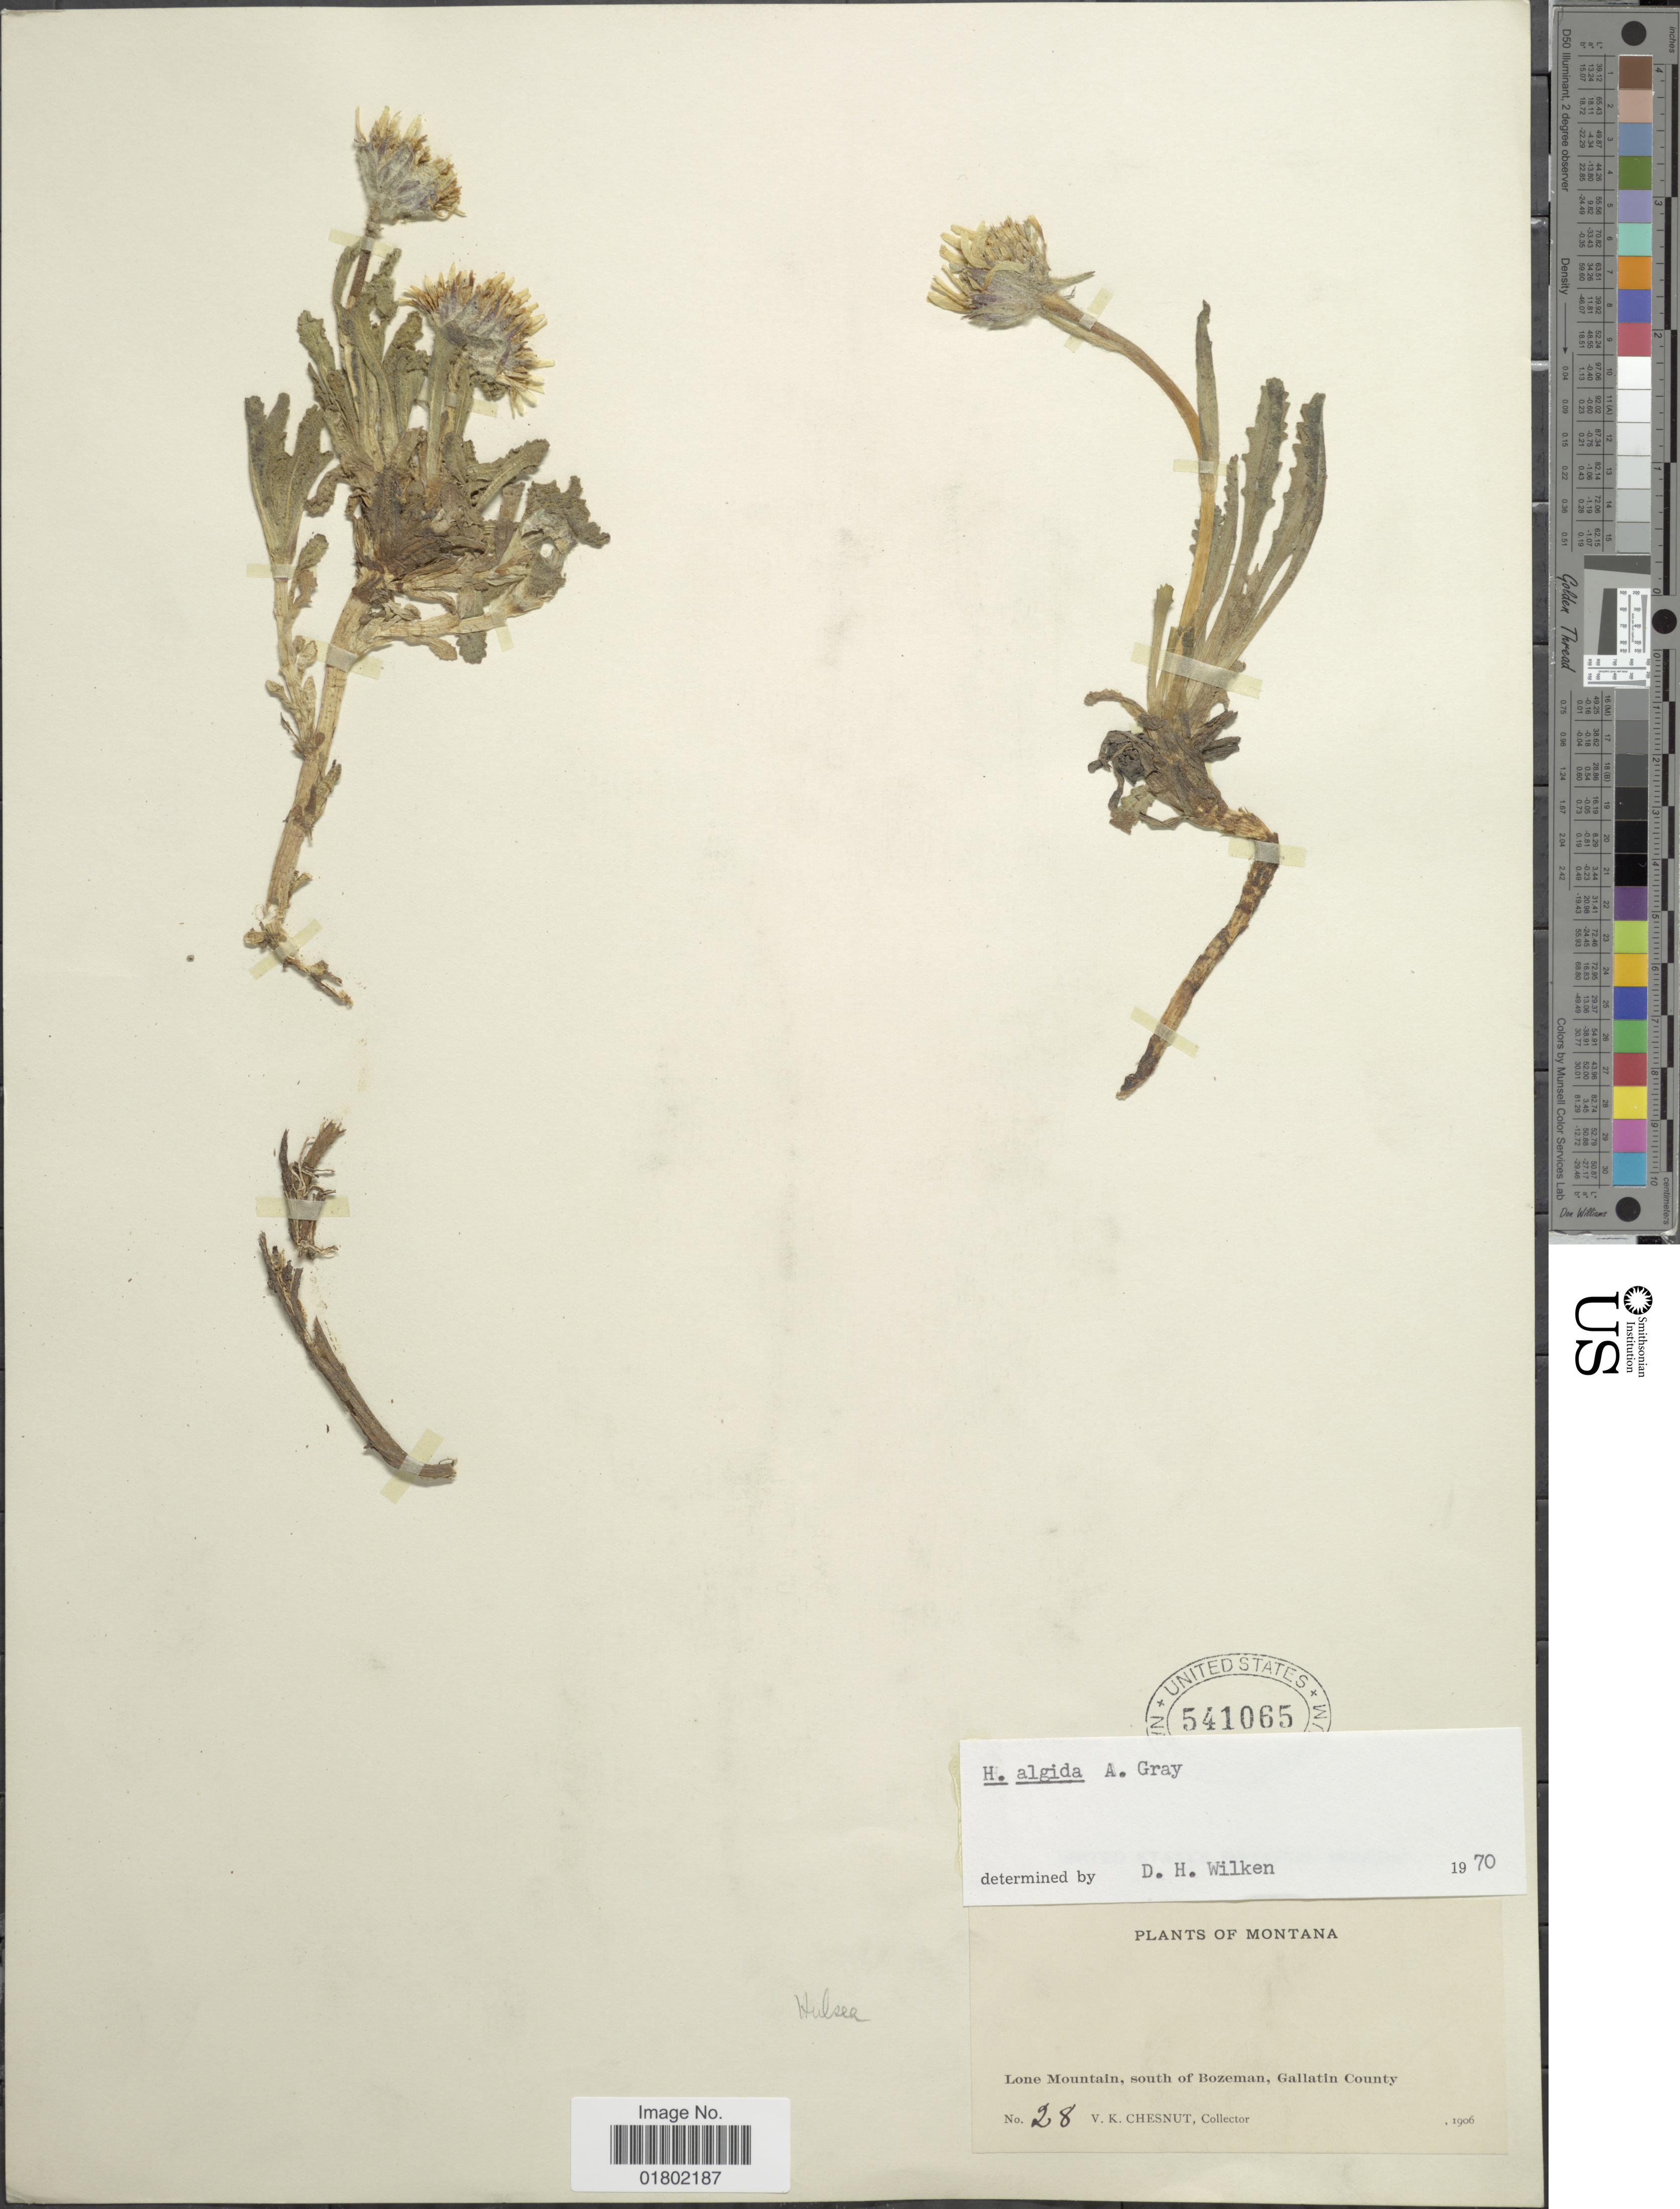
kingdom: Plantae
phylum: Tracheophyta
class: Magnoliopsida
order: Asterales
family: Asteraceae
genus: Hulsea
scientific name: Hulsea algida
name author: A. Gray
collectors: V. Chesnut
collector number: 28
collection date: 1906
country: United States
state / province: Montana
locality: Lone Mountain, south of Bozeman, Gallatin County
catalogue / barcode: US 541065